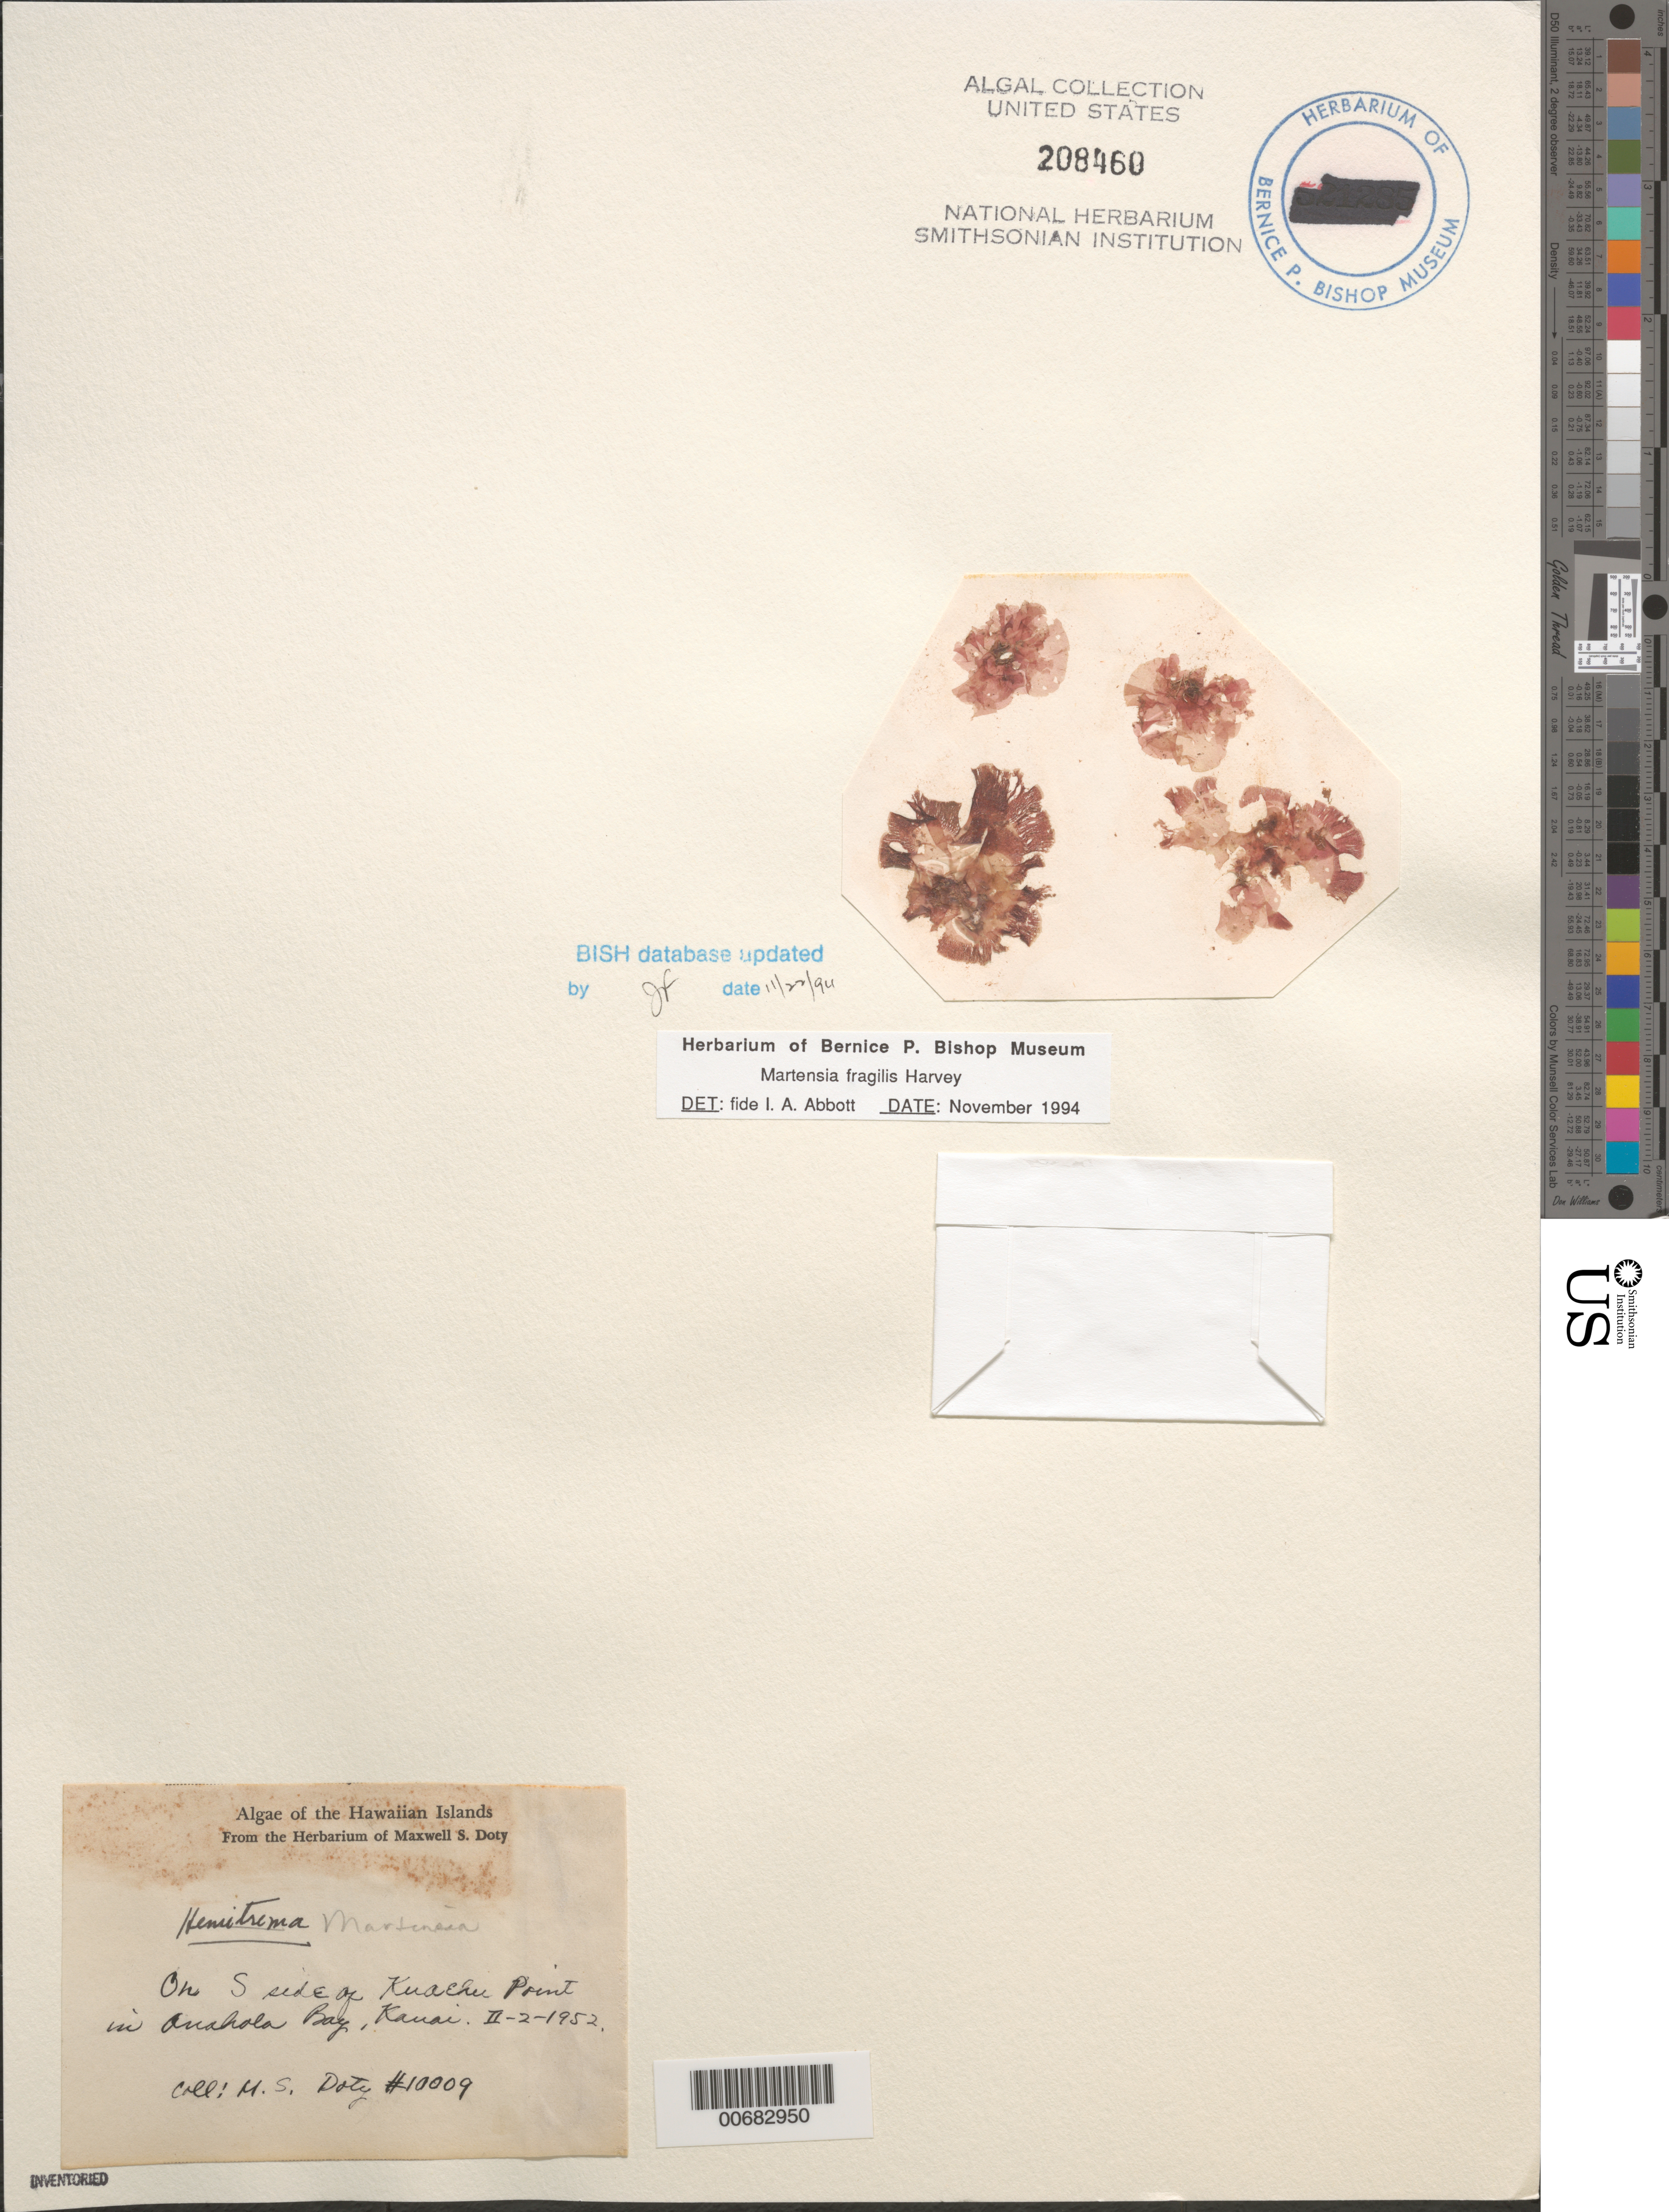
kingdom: Plantae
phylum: Rhodophyta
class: Florideophyceae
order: Ceramiales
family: Delesseriaceae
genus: Martensia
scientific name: Martensia fragilis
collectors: M. S. Doty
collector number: MSD 10009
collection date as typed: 02 Feb 1952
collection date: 1952-02-02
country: United States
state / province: Hawaii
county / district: Kauai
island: Kaua'i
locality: Anahola Bay, Kuaehu Point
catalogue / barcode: US 208460